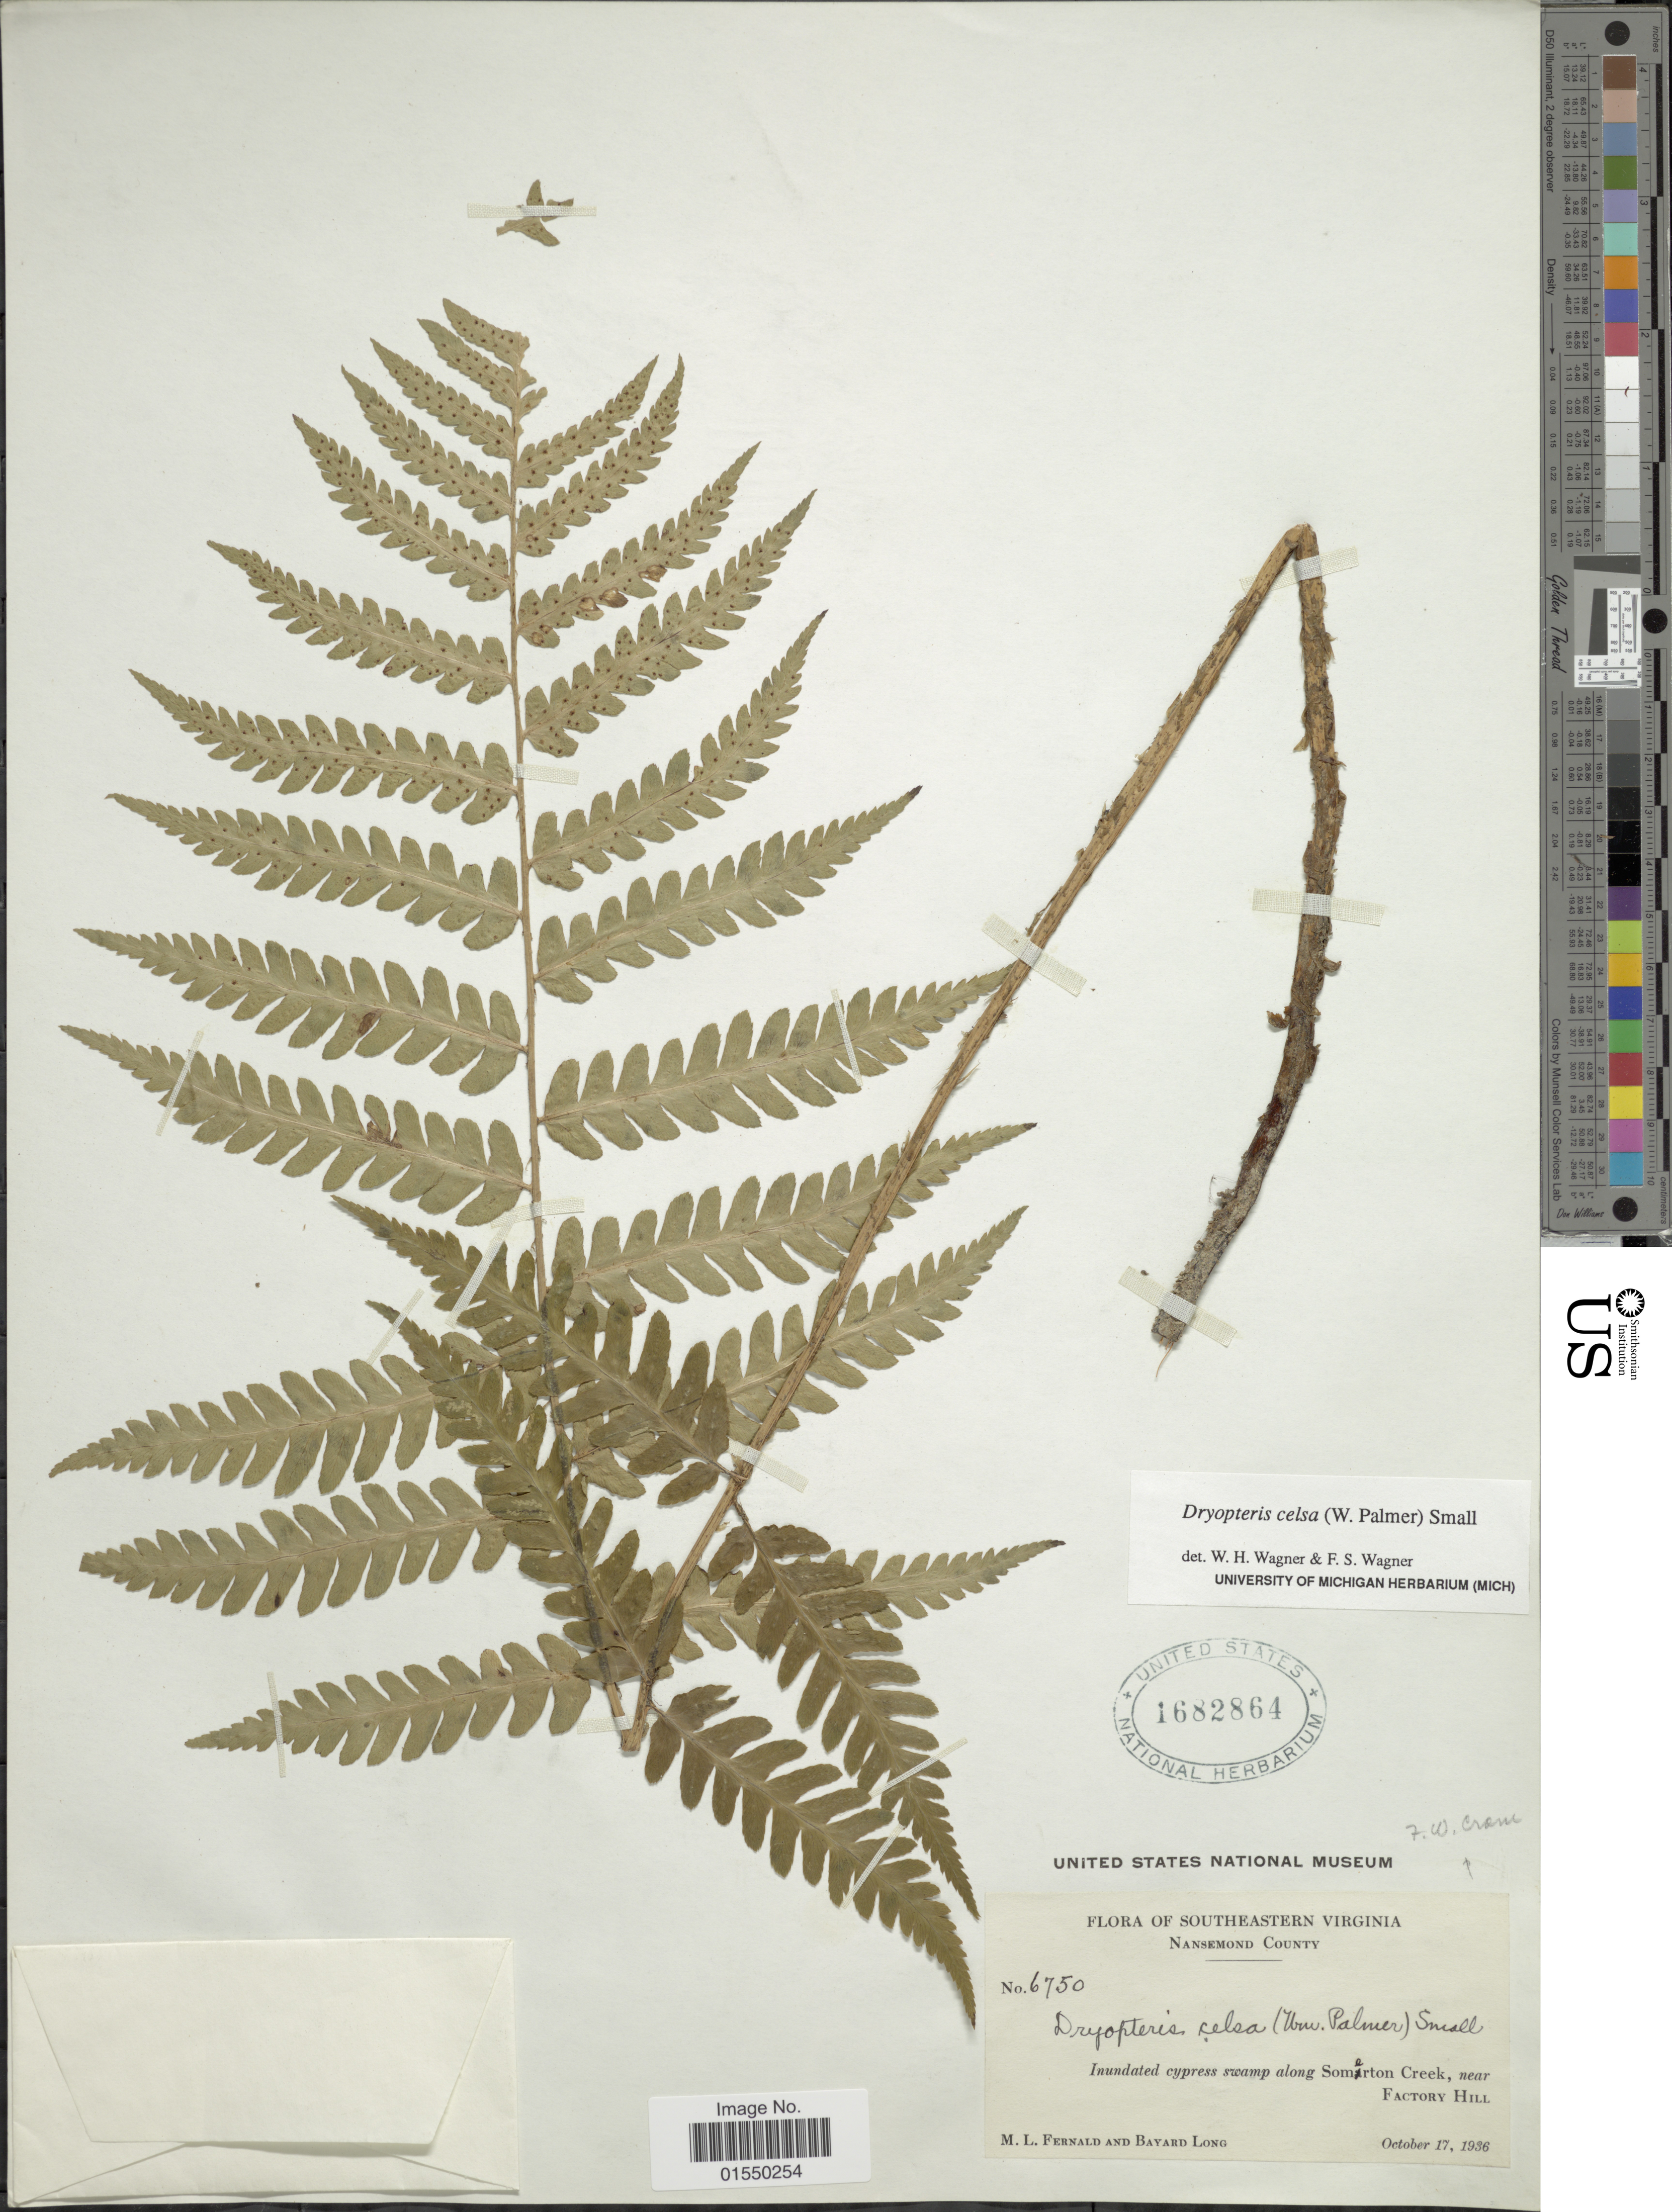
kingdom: Plantae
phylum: Tracheophyta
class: Polypodiopsida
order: Polypodiales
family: Dryopteridaceae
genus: Dryopteris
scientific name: Dryopteris celsa (W. Palmer) Knowlt., W. Palmer & C.L. Pollard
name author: (W. Palmer) Knowlt. et al.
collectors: M. L. Fernald & B. H. Long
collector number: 6750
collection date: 1936-10-17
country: United States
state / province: Virginia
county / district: City of Suffolk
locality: Southeastern Virginia, Nansemond County, along Somerton Creek, near Factory Hill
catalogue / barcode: US 1682864